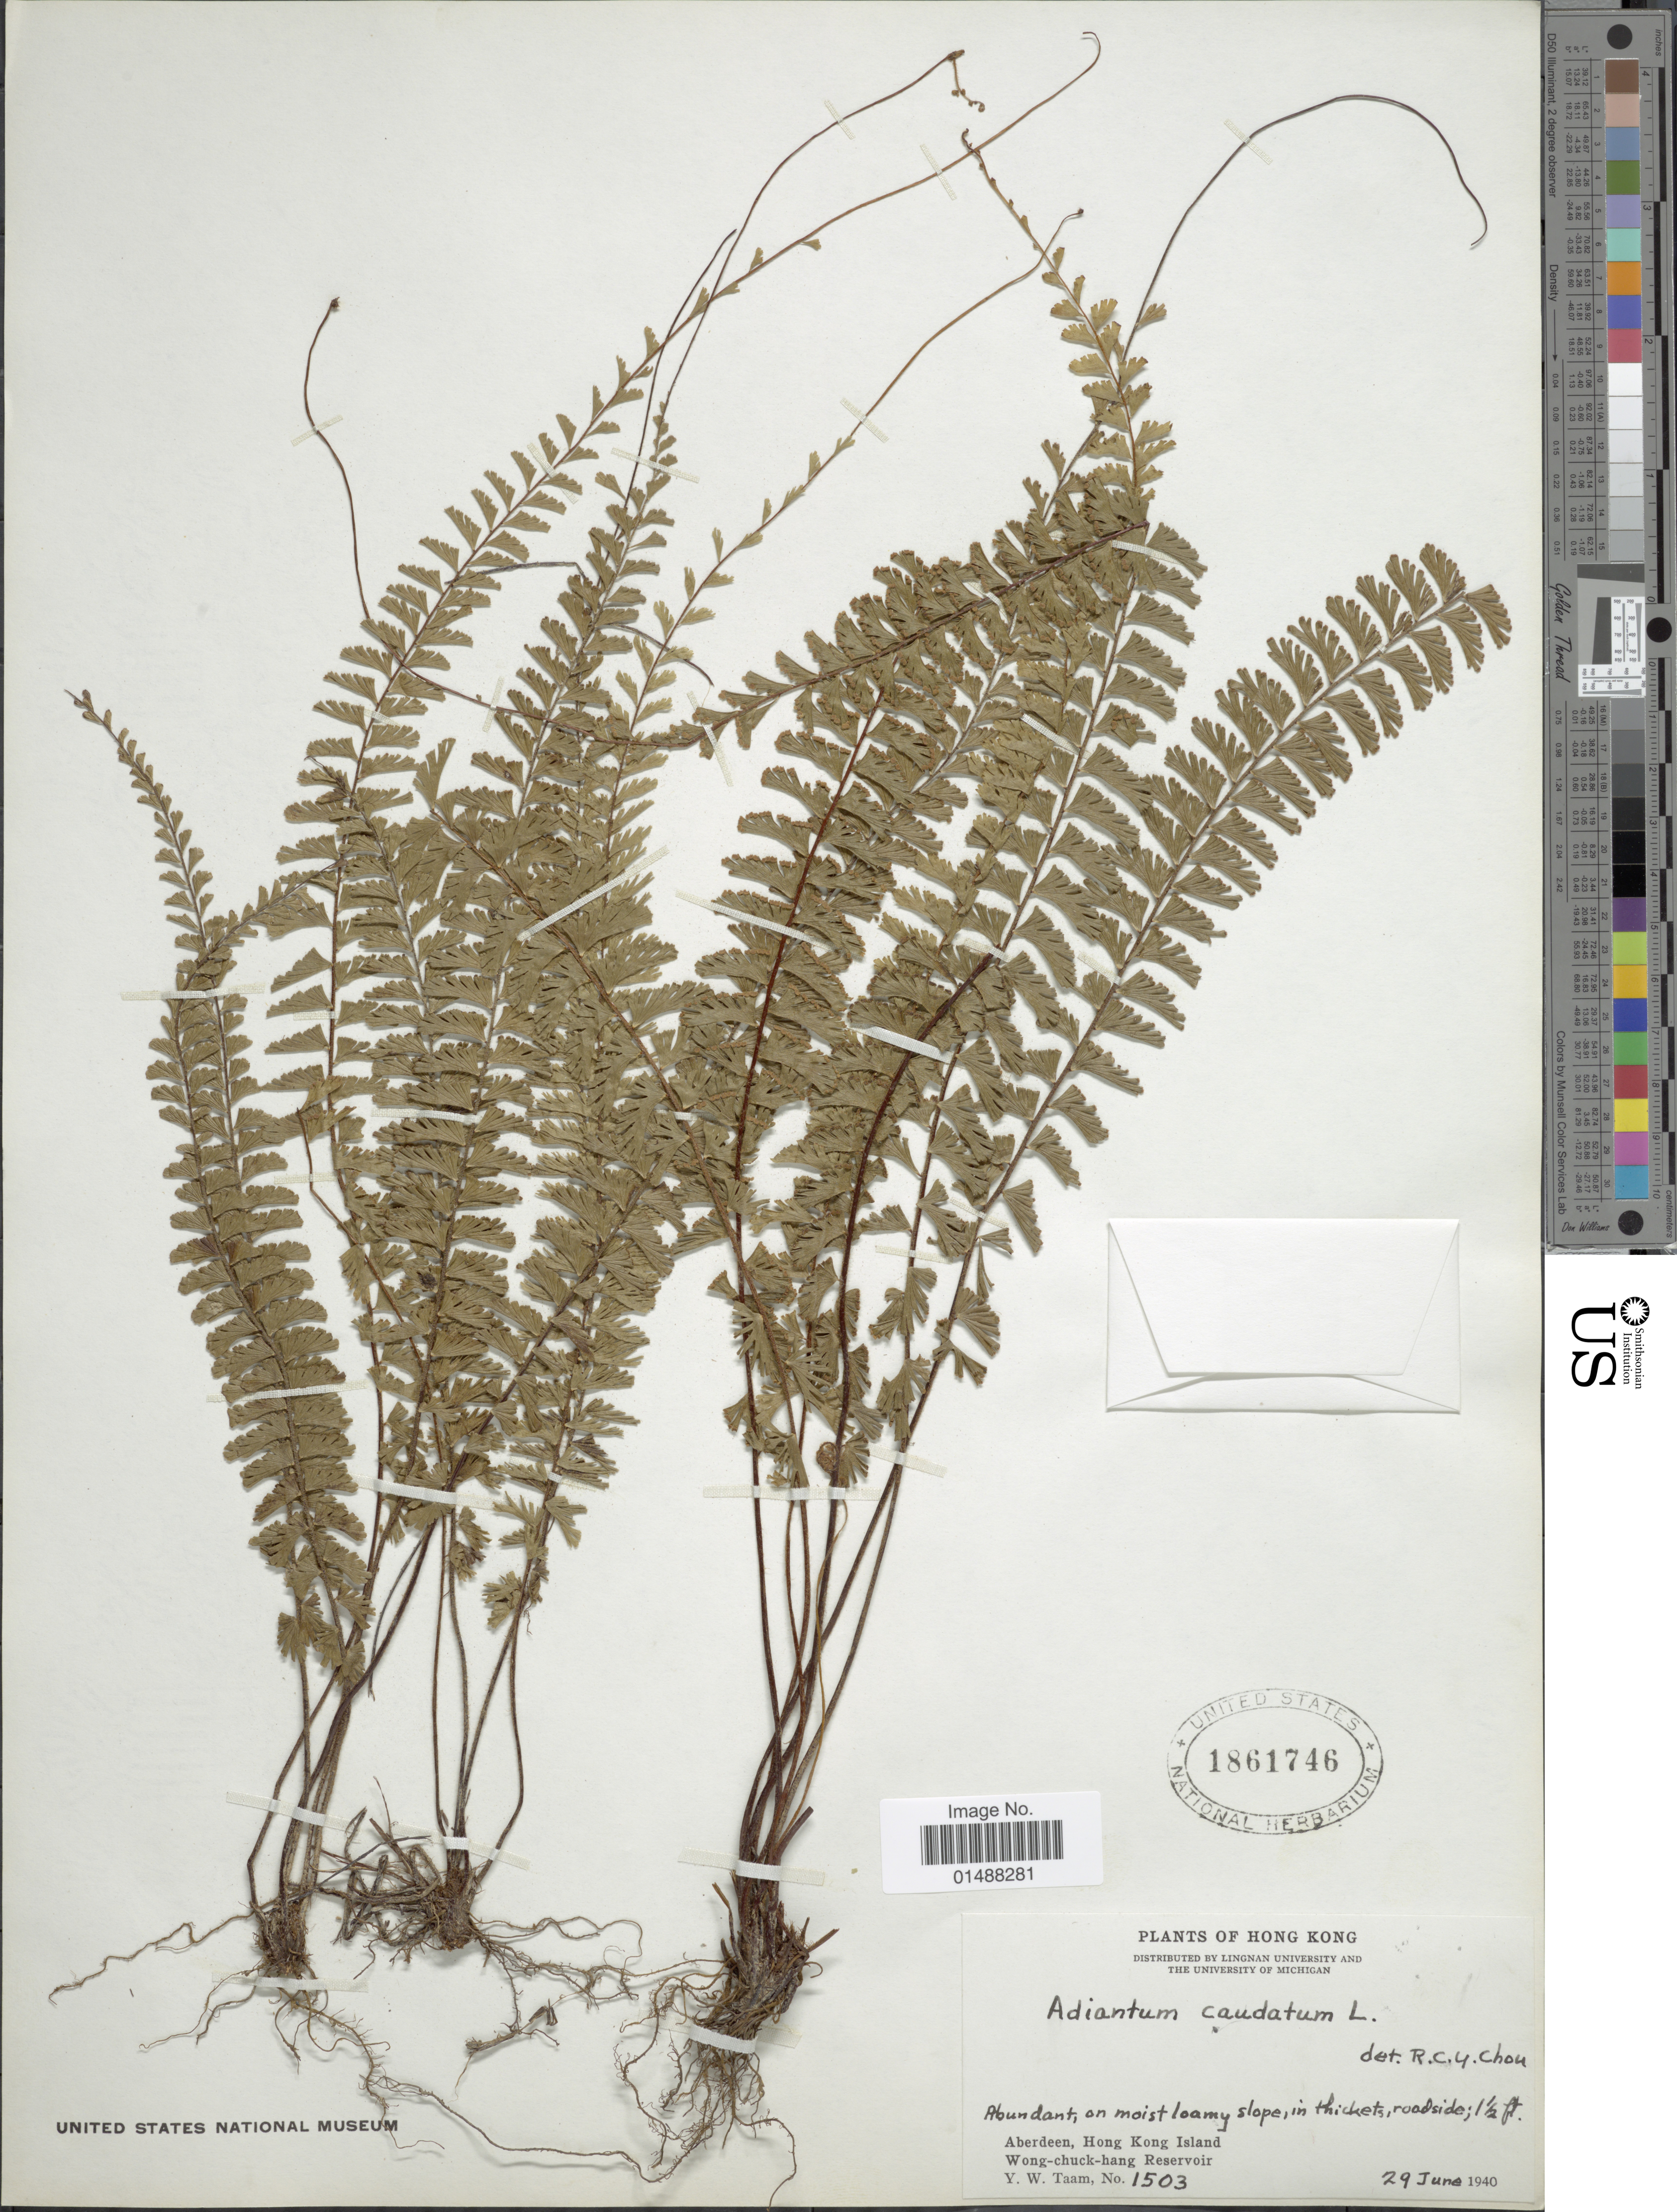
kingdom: Plantae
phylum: Tracheophyta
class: Polypodiopsida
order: Polypodiales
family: Pteridaceae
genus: Adiantum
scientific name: Adiantum caudatum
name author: L.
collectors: Y. W. Taam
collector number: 1503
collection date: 1940-06-29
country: China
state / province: Hong Kong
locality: Hong Kong, Aberdeen, Hong Kong Island, Wong-chuck-hang Reservoir.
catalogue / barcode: US 1861746